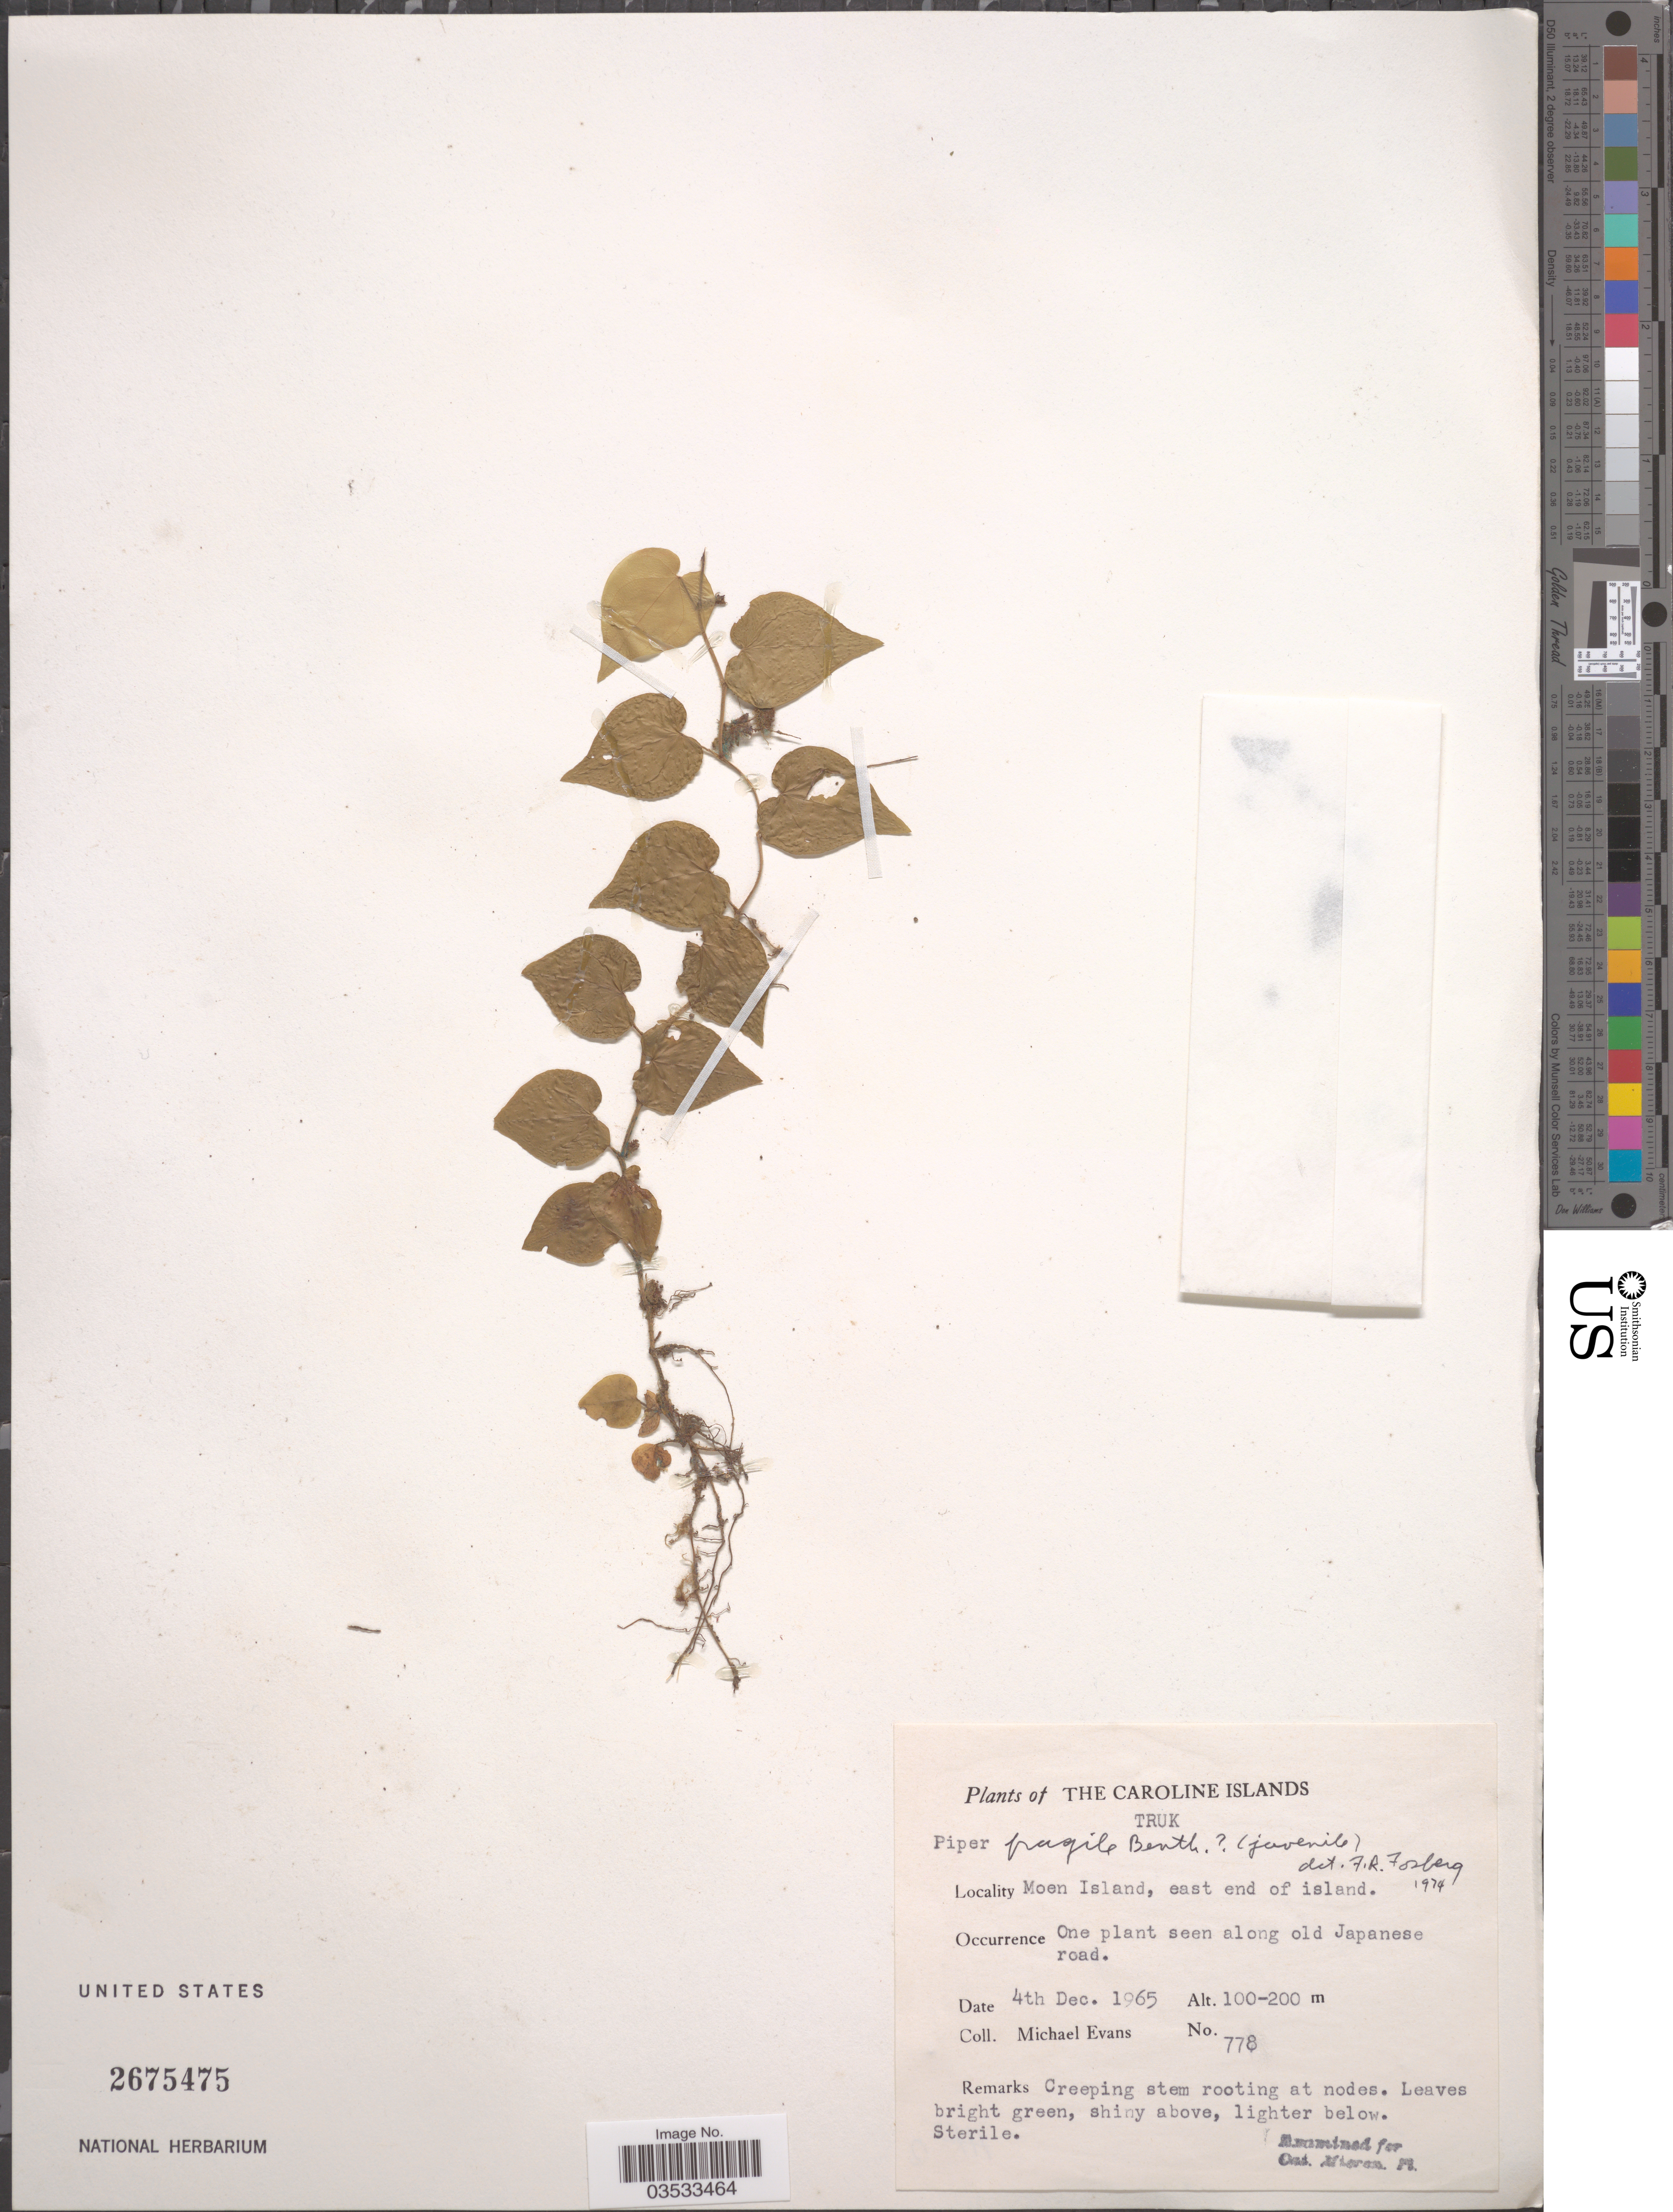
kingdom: Plantae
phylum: Tracheophyta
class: Magnoliopsida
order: Piperales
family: Piperaceae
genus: Piper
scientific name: Piper fragile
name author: Benth.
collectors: M. Evans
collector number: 778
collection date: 1965-12-04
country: Micronesia, Federated States of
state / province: Truk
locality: The Caroline Islands. Moen Island, east end of island. Along old Japanese road.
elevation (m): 100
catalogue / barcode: US 2675475